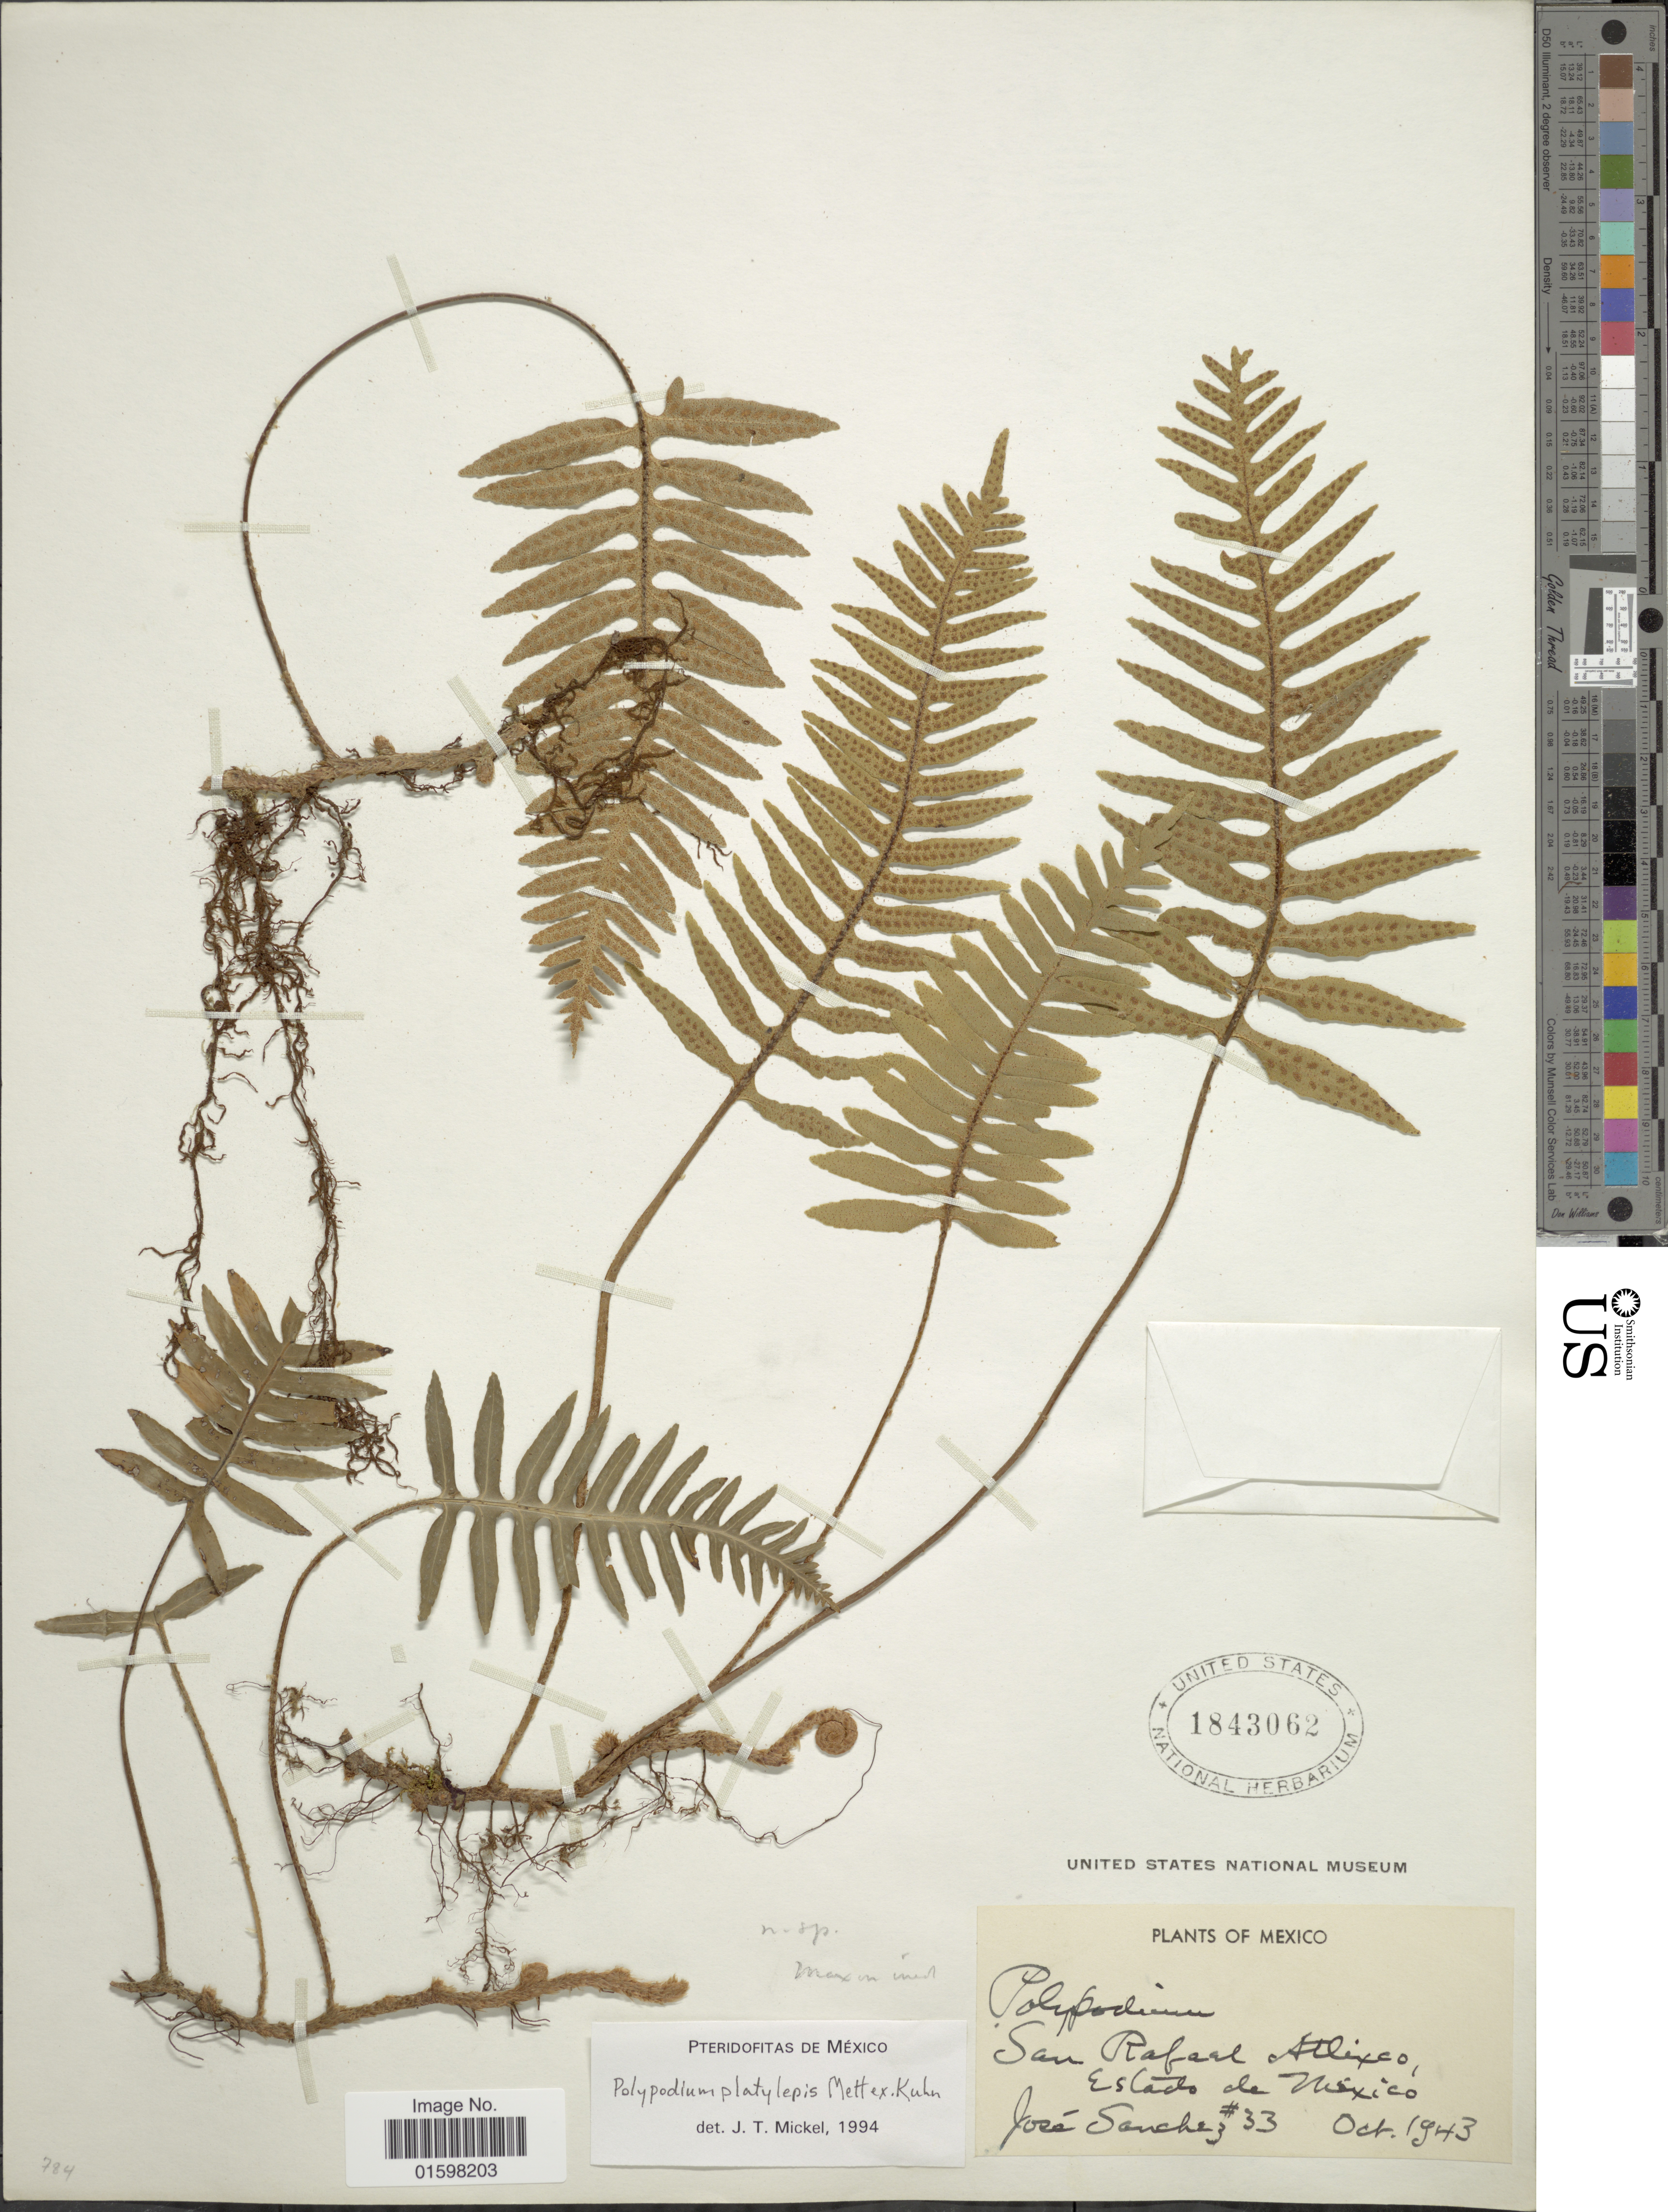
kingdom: Plantae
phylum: Tracheophyta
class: Polypodiopsida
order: Polypodiales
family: Polypodiaceae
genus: Pleopeltis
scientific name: Pleopeltis platylepis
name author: (Mett. ex Kuhn) A.R. Sm. & Tejero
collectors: J. Sánchez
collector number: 33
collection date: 1943-10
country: Mexico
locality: San Rafael Atlixco estado de Mexico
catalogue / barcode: US 1843062